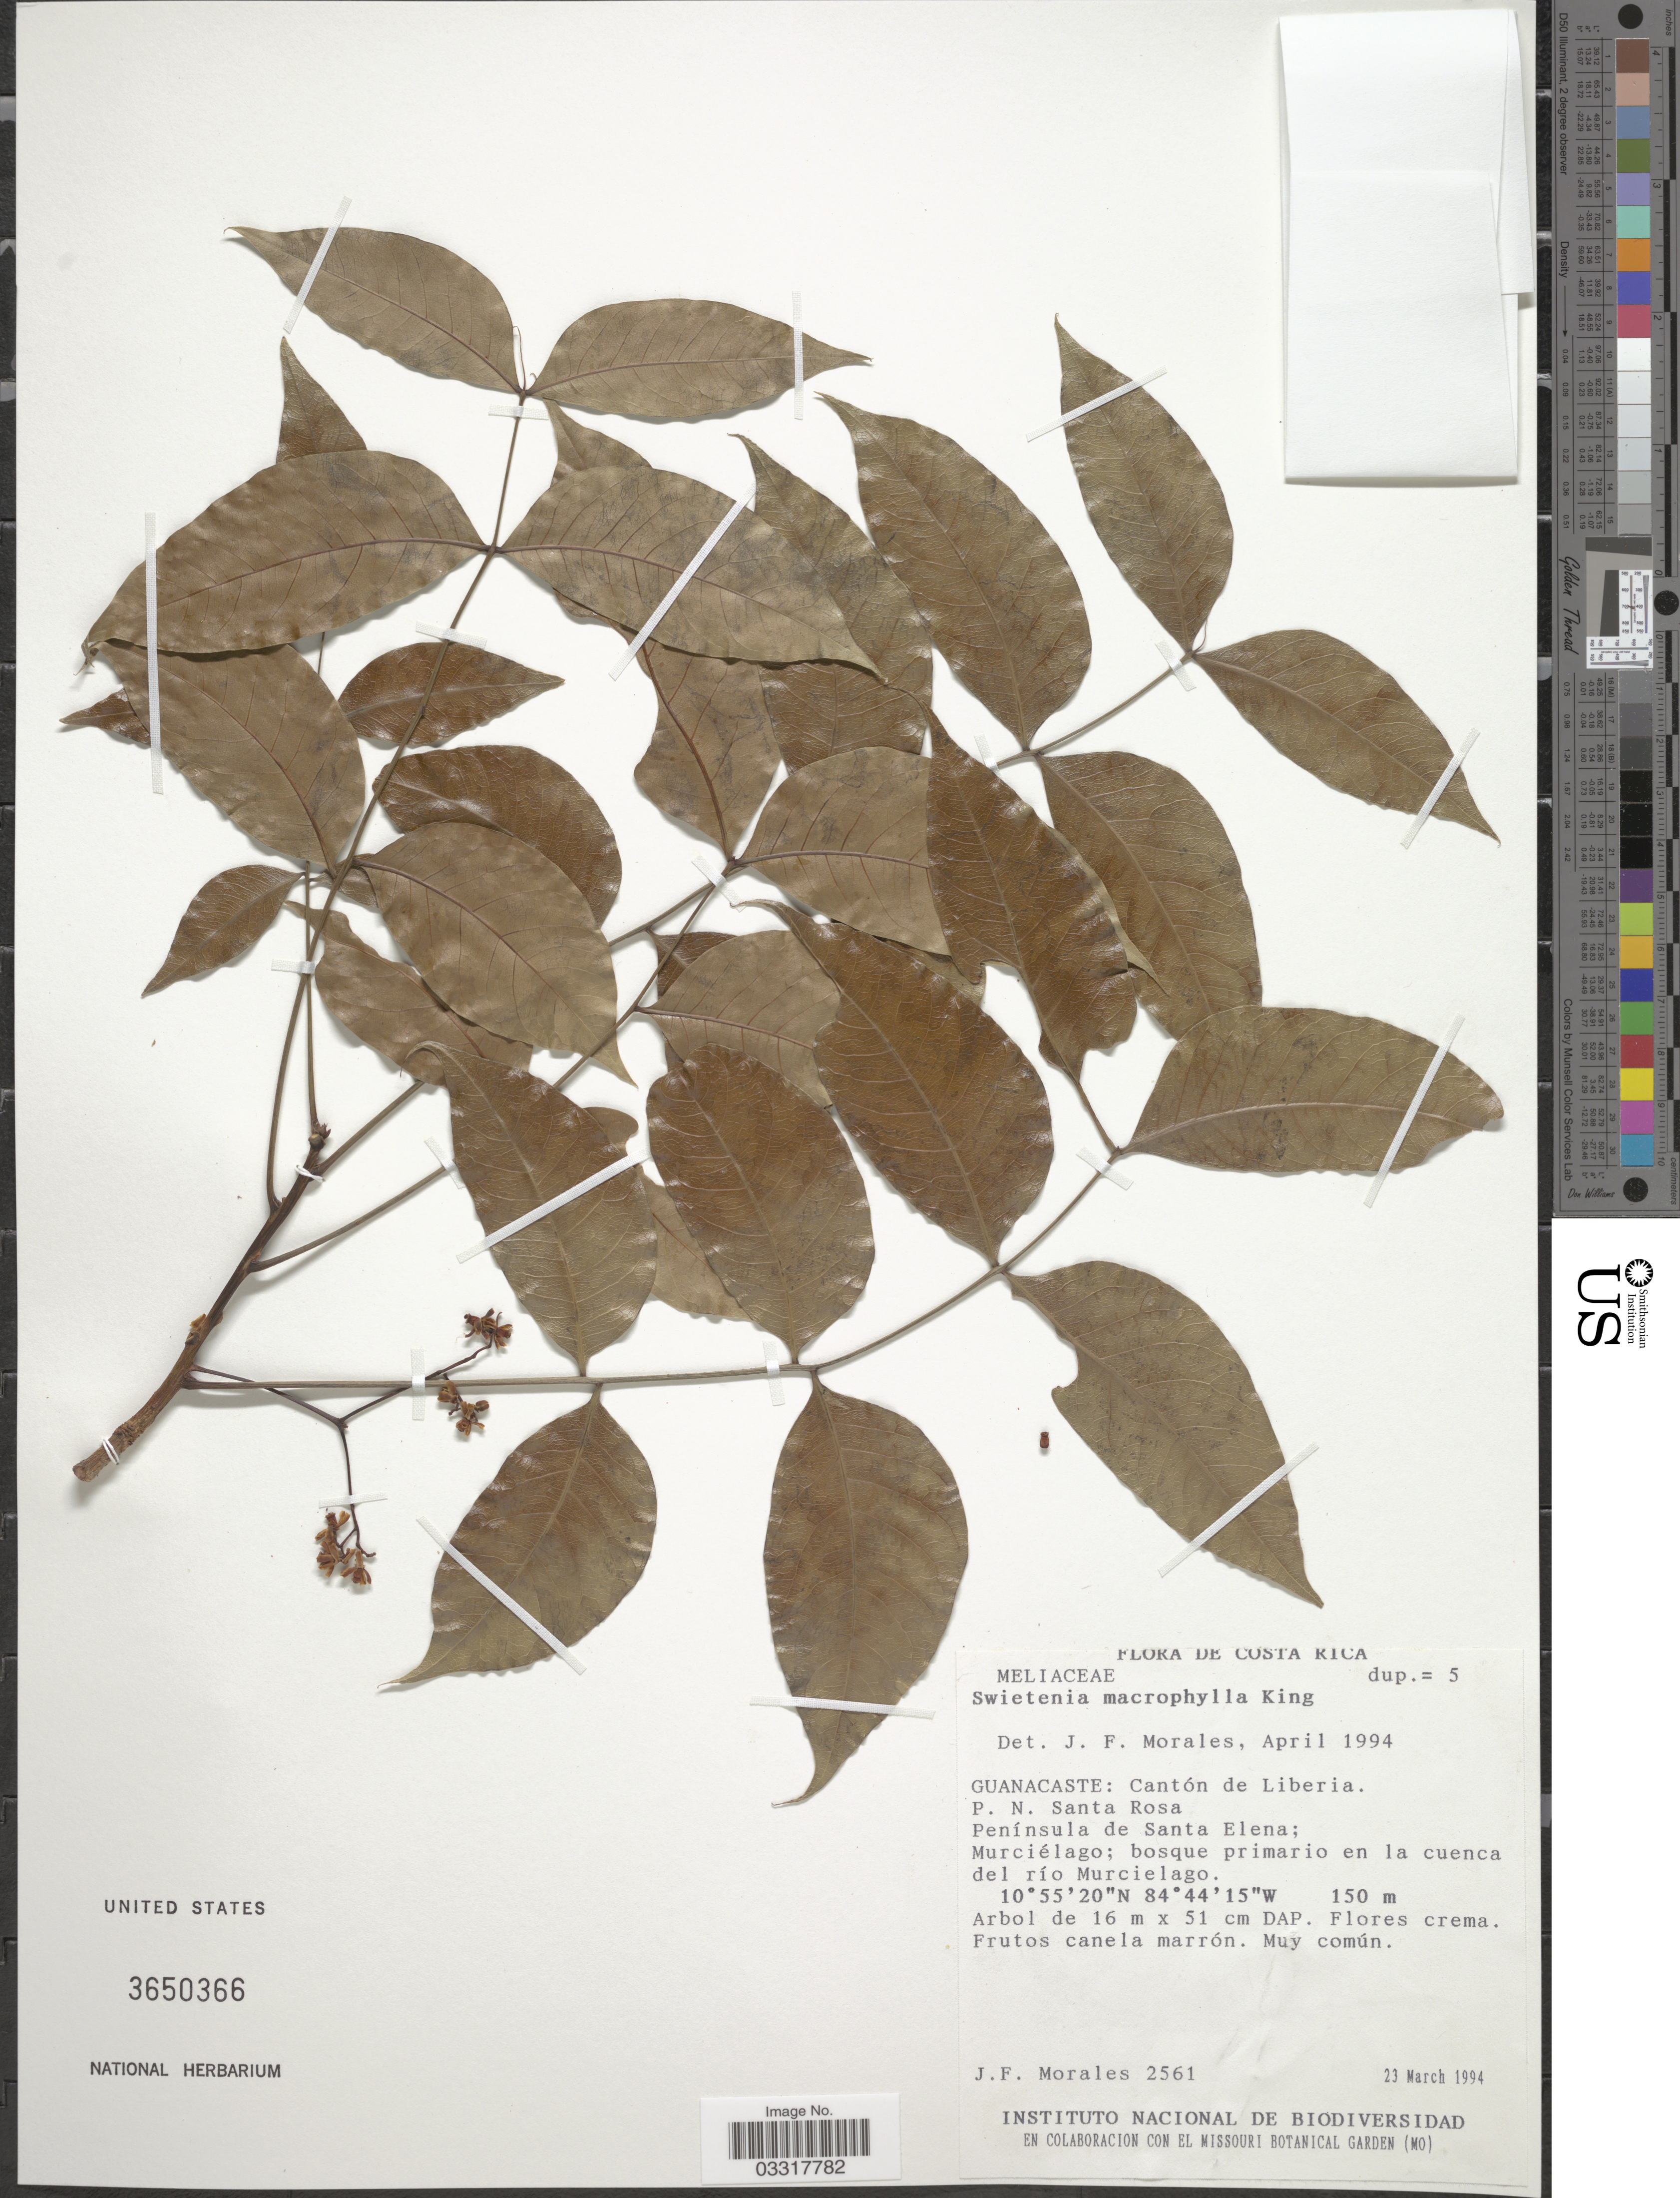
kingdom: Plantae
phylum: Tracheophyta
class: Magnoliopsida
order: Sapindales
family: Meliaceae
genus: Swietenia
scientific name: Swietenia macrophylla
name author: King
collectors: J. Morales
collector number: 2561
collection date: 1994-03-23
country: Costa Rica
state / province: Guanacaste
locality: Cantón de Liberia. P.N. Santa Rosa. Península de Santa Elena; Muriélago; bosque primario en la cuenca del río Murcielago.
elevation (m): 150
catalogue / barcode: US 3650366